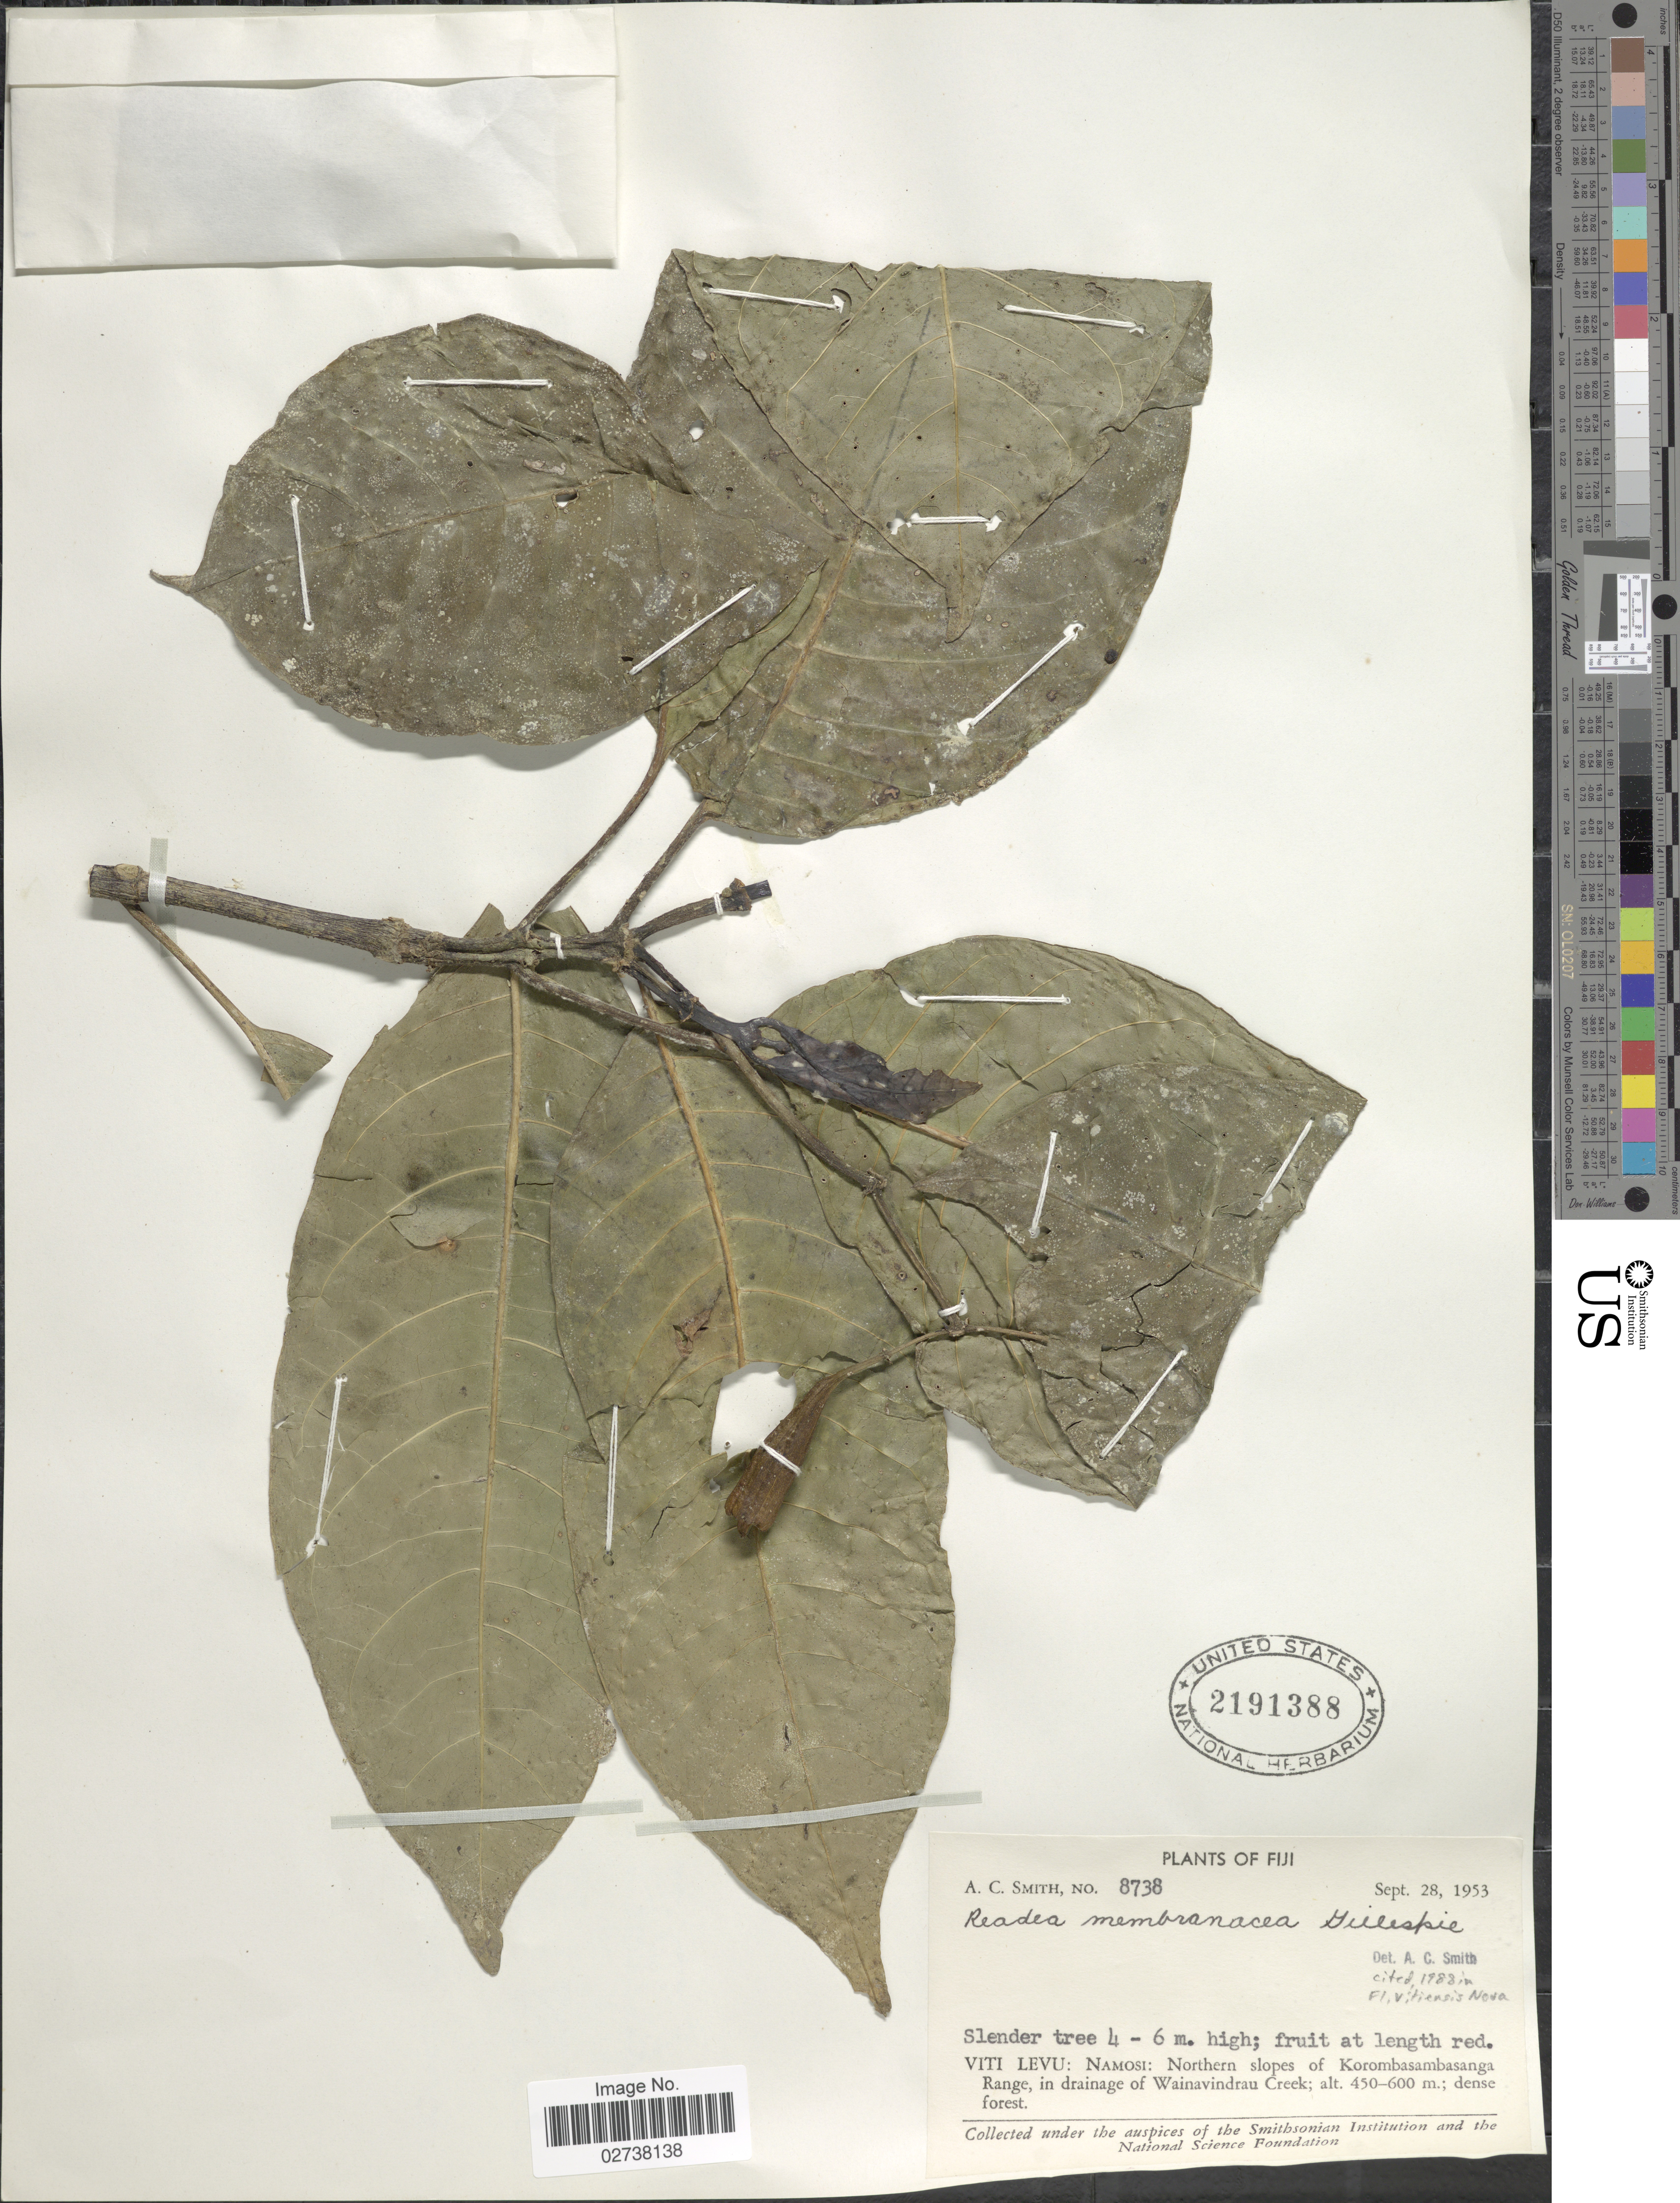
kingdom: Plantae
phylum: Tracheophyta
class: Magnoliopsida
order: Gentianales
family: Rubiaceae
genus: Readea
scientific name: Readea membranacea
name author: Gillespie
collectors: A. C. Smith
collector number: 8738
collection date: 1953-09-28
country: Fiji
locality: Viti Levu: Namosi: Northern slopes of Korombasambasanga Range, in drainage of Wainavindrau Creek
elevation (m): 450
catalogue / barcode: US 2191388